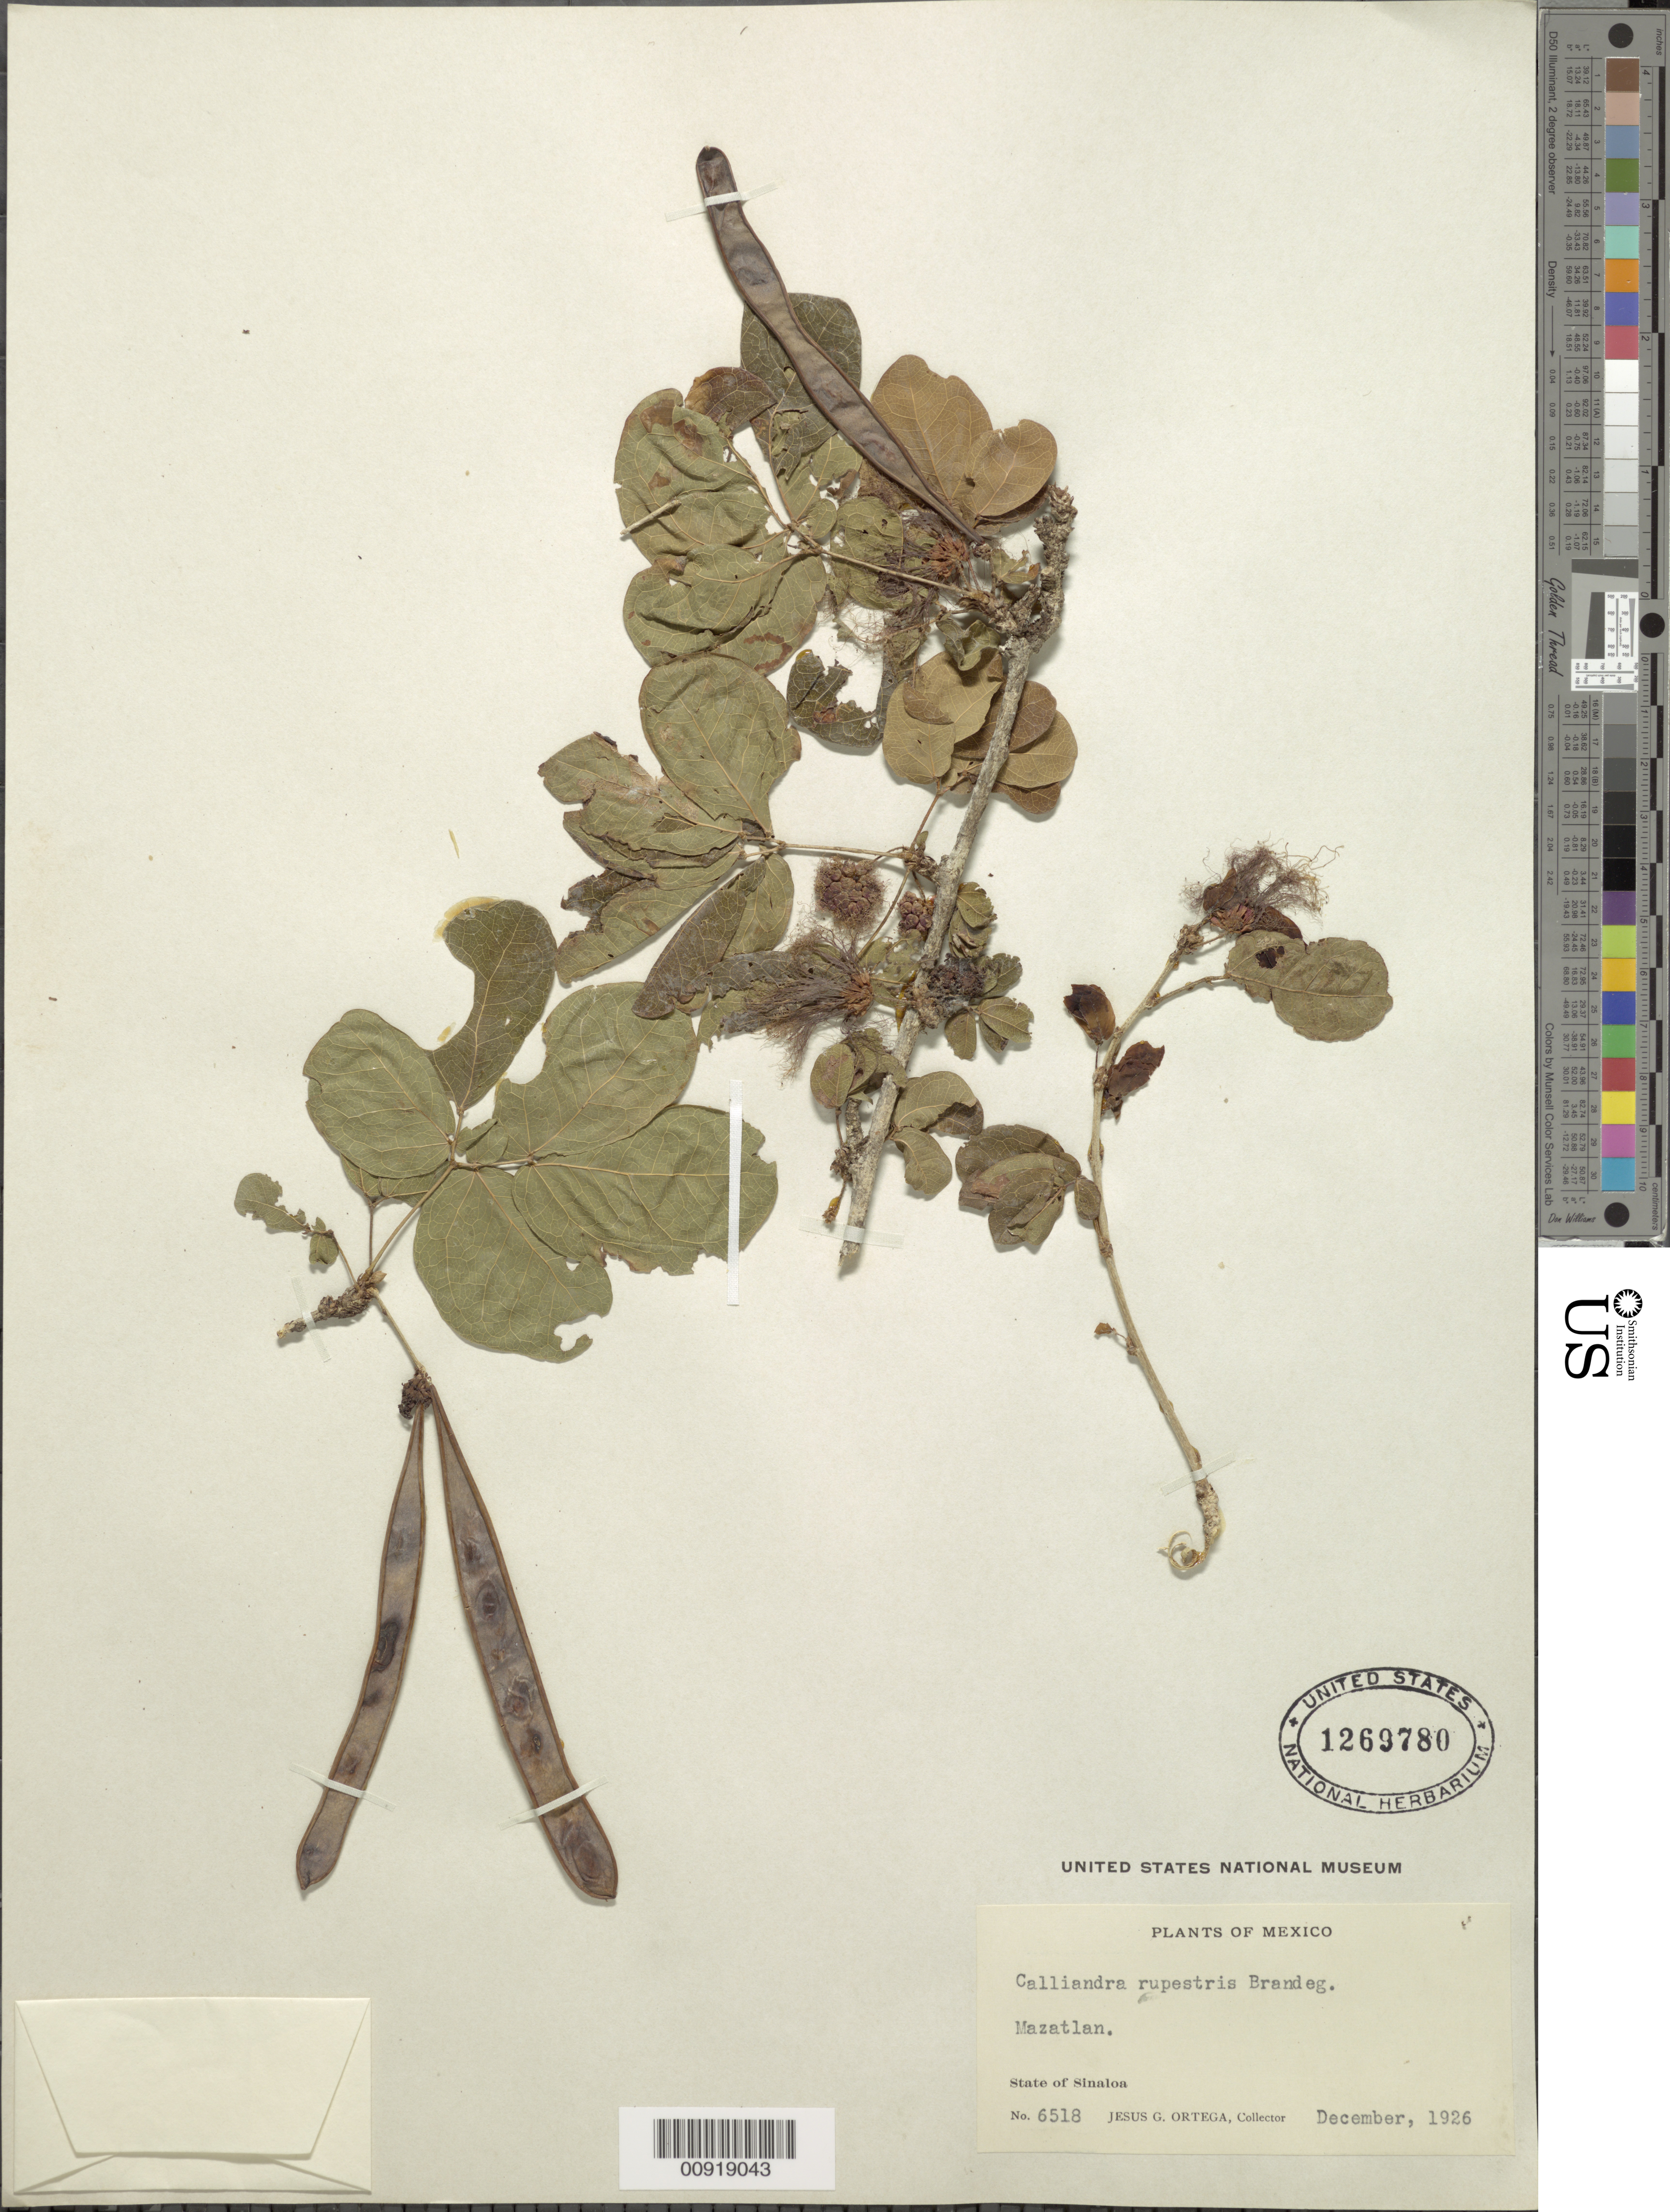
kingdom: Plantae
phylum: Tracheophyta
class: Magnoliopsida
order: Fabales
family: Fabaceae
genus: Calliandra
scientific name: Calliandra rupestris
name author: Brandegee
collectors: J. Ortega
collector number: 6518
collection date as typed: Dec 1926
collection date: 1926-12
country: Mexico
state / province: Sinaloa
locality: Mazatlán, State of Sinaloa.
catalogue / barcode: US 1269780